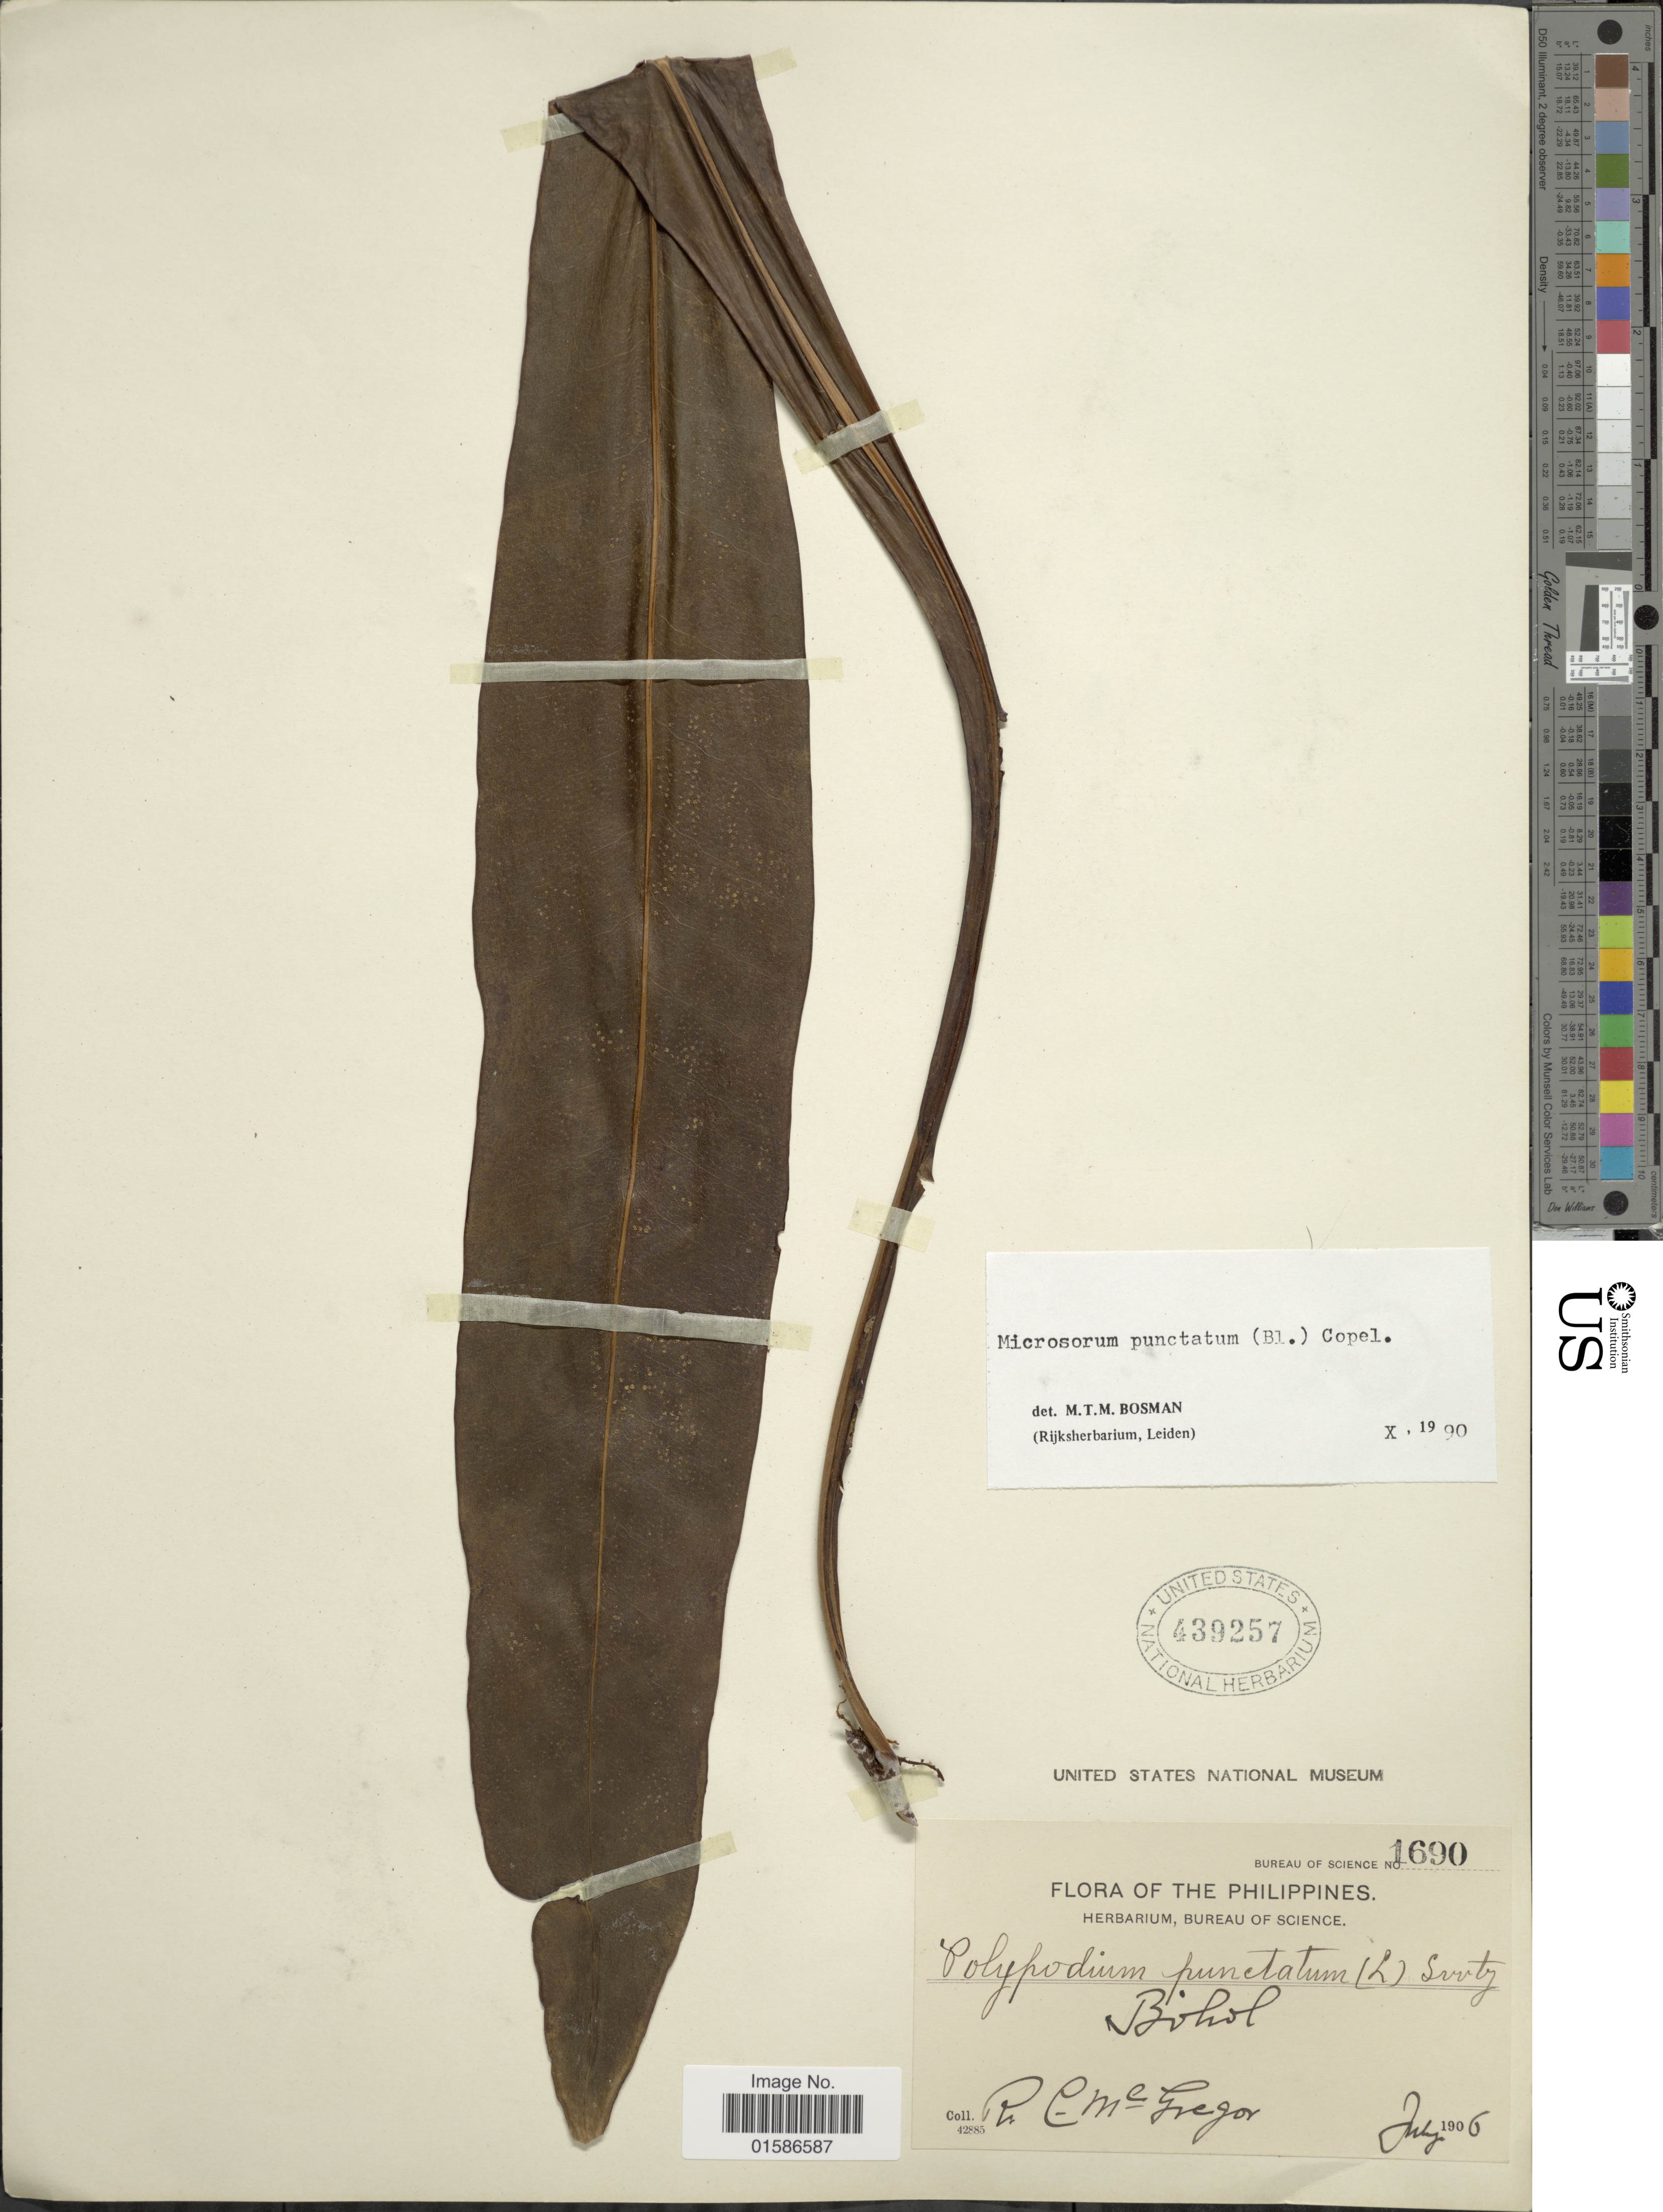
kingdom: Plantae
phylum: Tracheophyta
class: Polypodiopsida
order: Polypodiales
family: Polypodiaceae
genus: Microsorum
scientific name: Microsorum punctatum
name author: (L.) Copel.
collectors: R. C. McGregor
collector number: Bureau of Science 1690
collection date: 1906-07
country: Philippines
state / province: Central Visayas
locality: Bohol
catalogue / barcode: US 439257